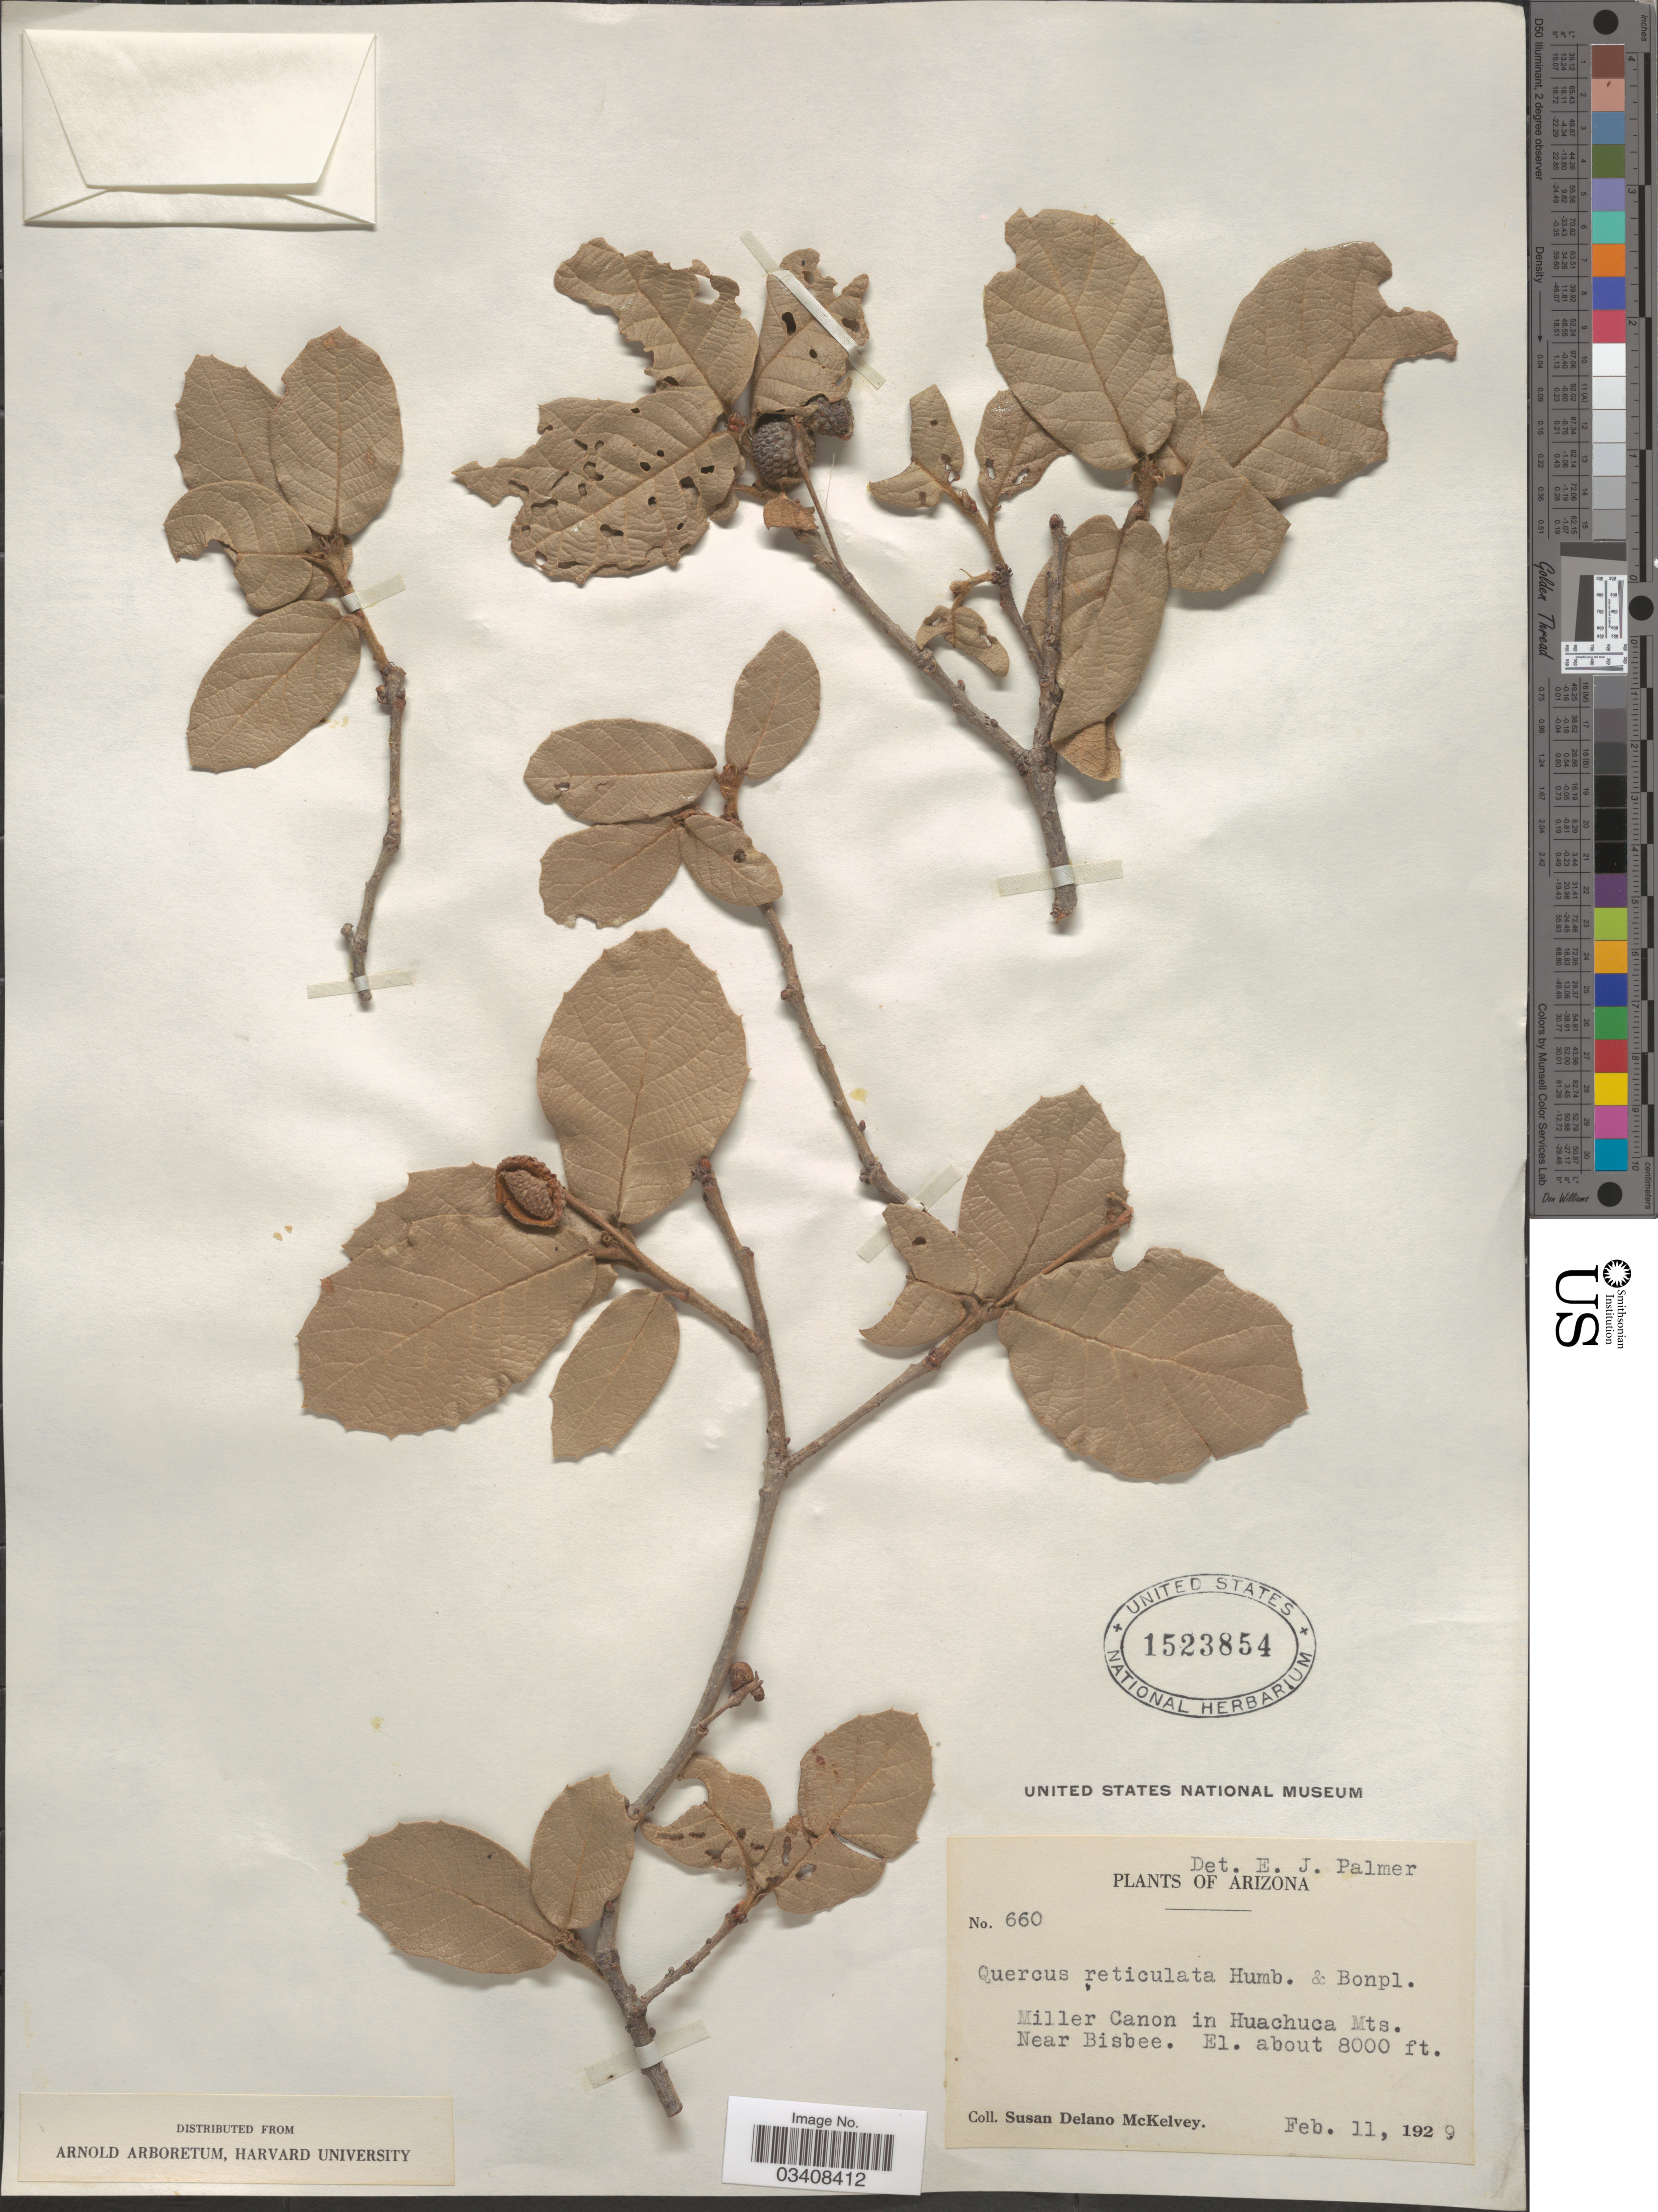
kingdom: Plantae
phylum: Tracheophyta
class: Magnoliopsida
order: Fagales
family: Fagaceae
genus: Quercus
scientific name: Quercus rugosa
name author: Née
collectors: S. A. McKelvey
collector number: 660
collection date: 1929-02-11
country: United States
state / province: Arizona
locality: Miller Canon in Huachuca Mts. Near Bisbee.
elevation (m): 2438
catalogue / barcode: US 1523854